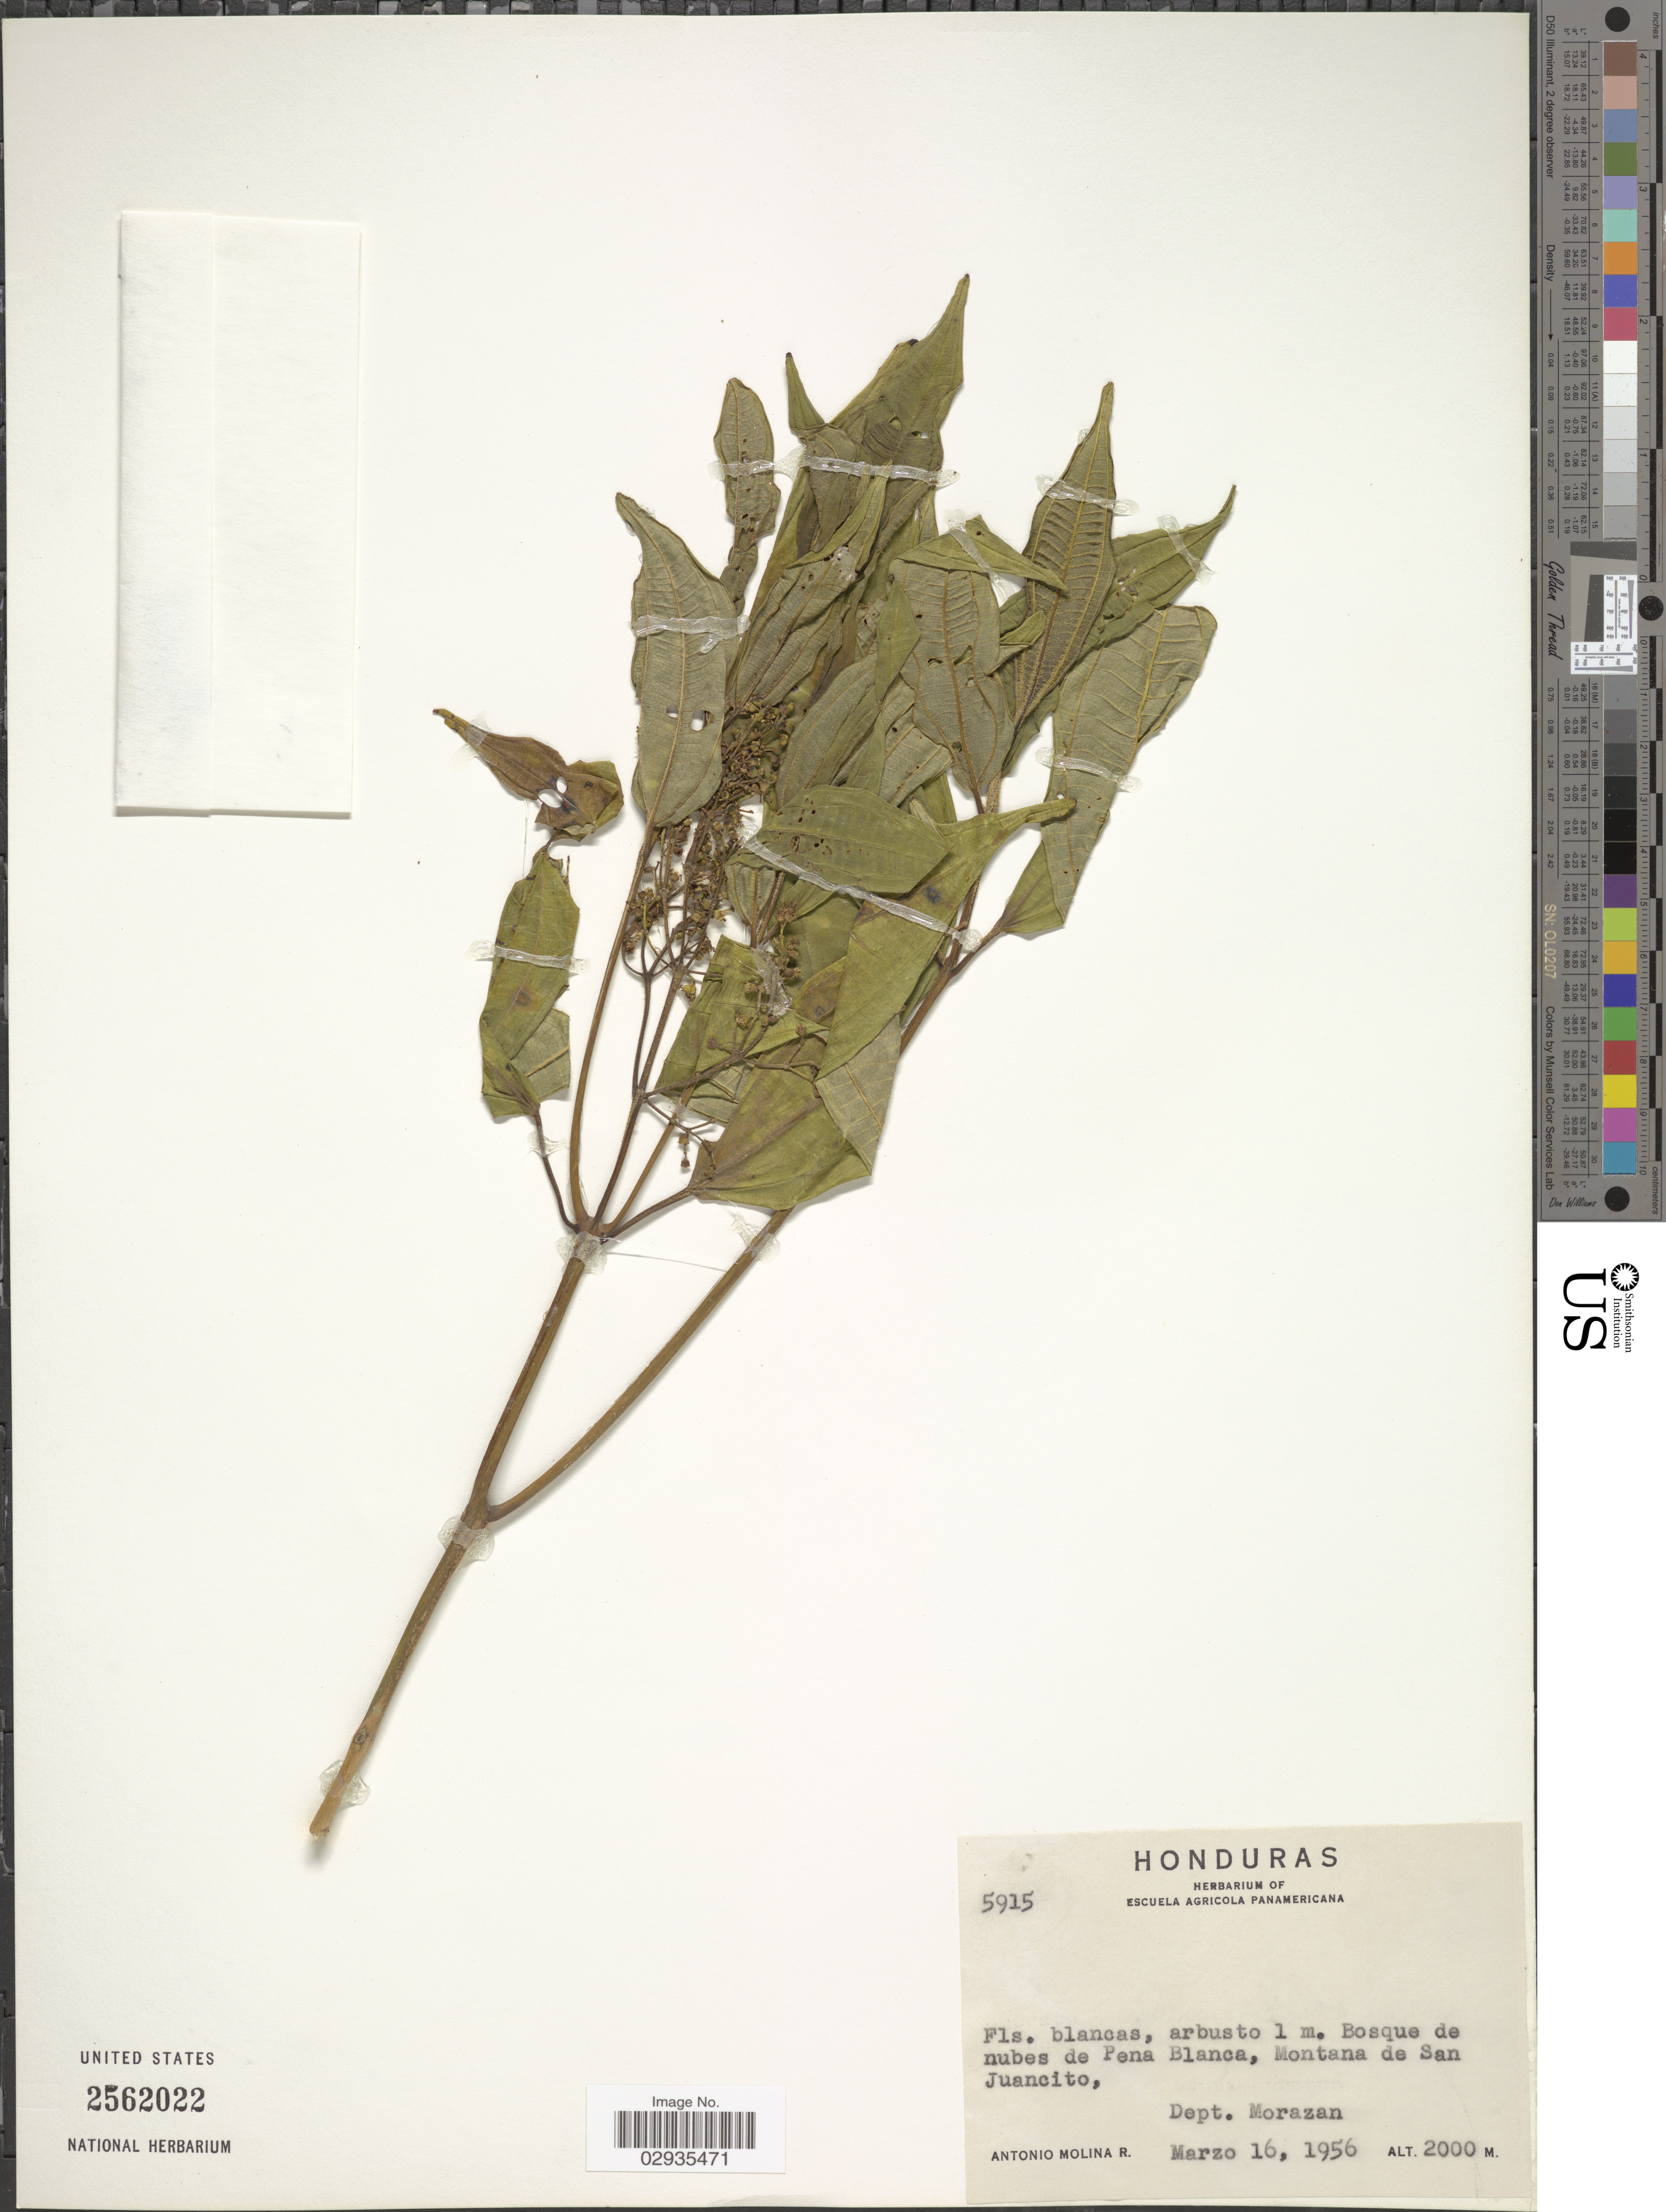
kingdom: Plantae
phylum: Tracheophyta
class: Magnoliopsida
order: Myrtales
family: Melastomataceae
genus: Miconia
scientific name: Miconia sp.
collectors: A. Molina R.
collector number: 5915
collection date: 1956-03-16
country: El Salvador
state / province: Morazan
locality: Bosque de nubes de Pena Blanca, Montana de San Juancito, Dept. Morazan.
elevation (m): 2000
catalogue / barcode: US 2562022